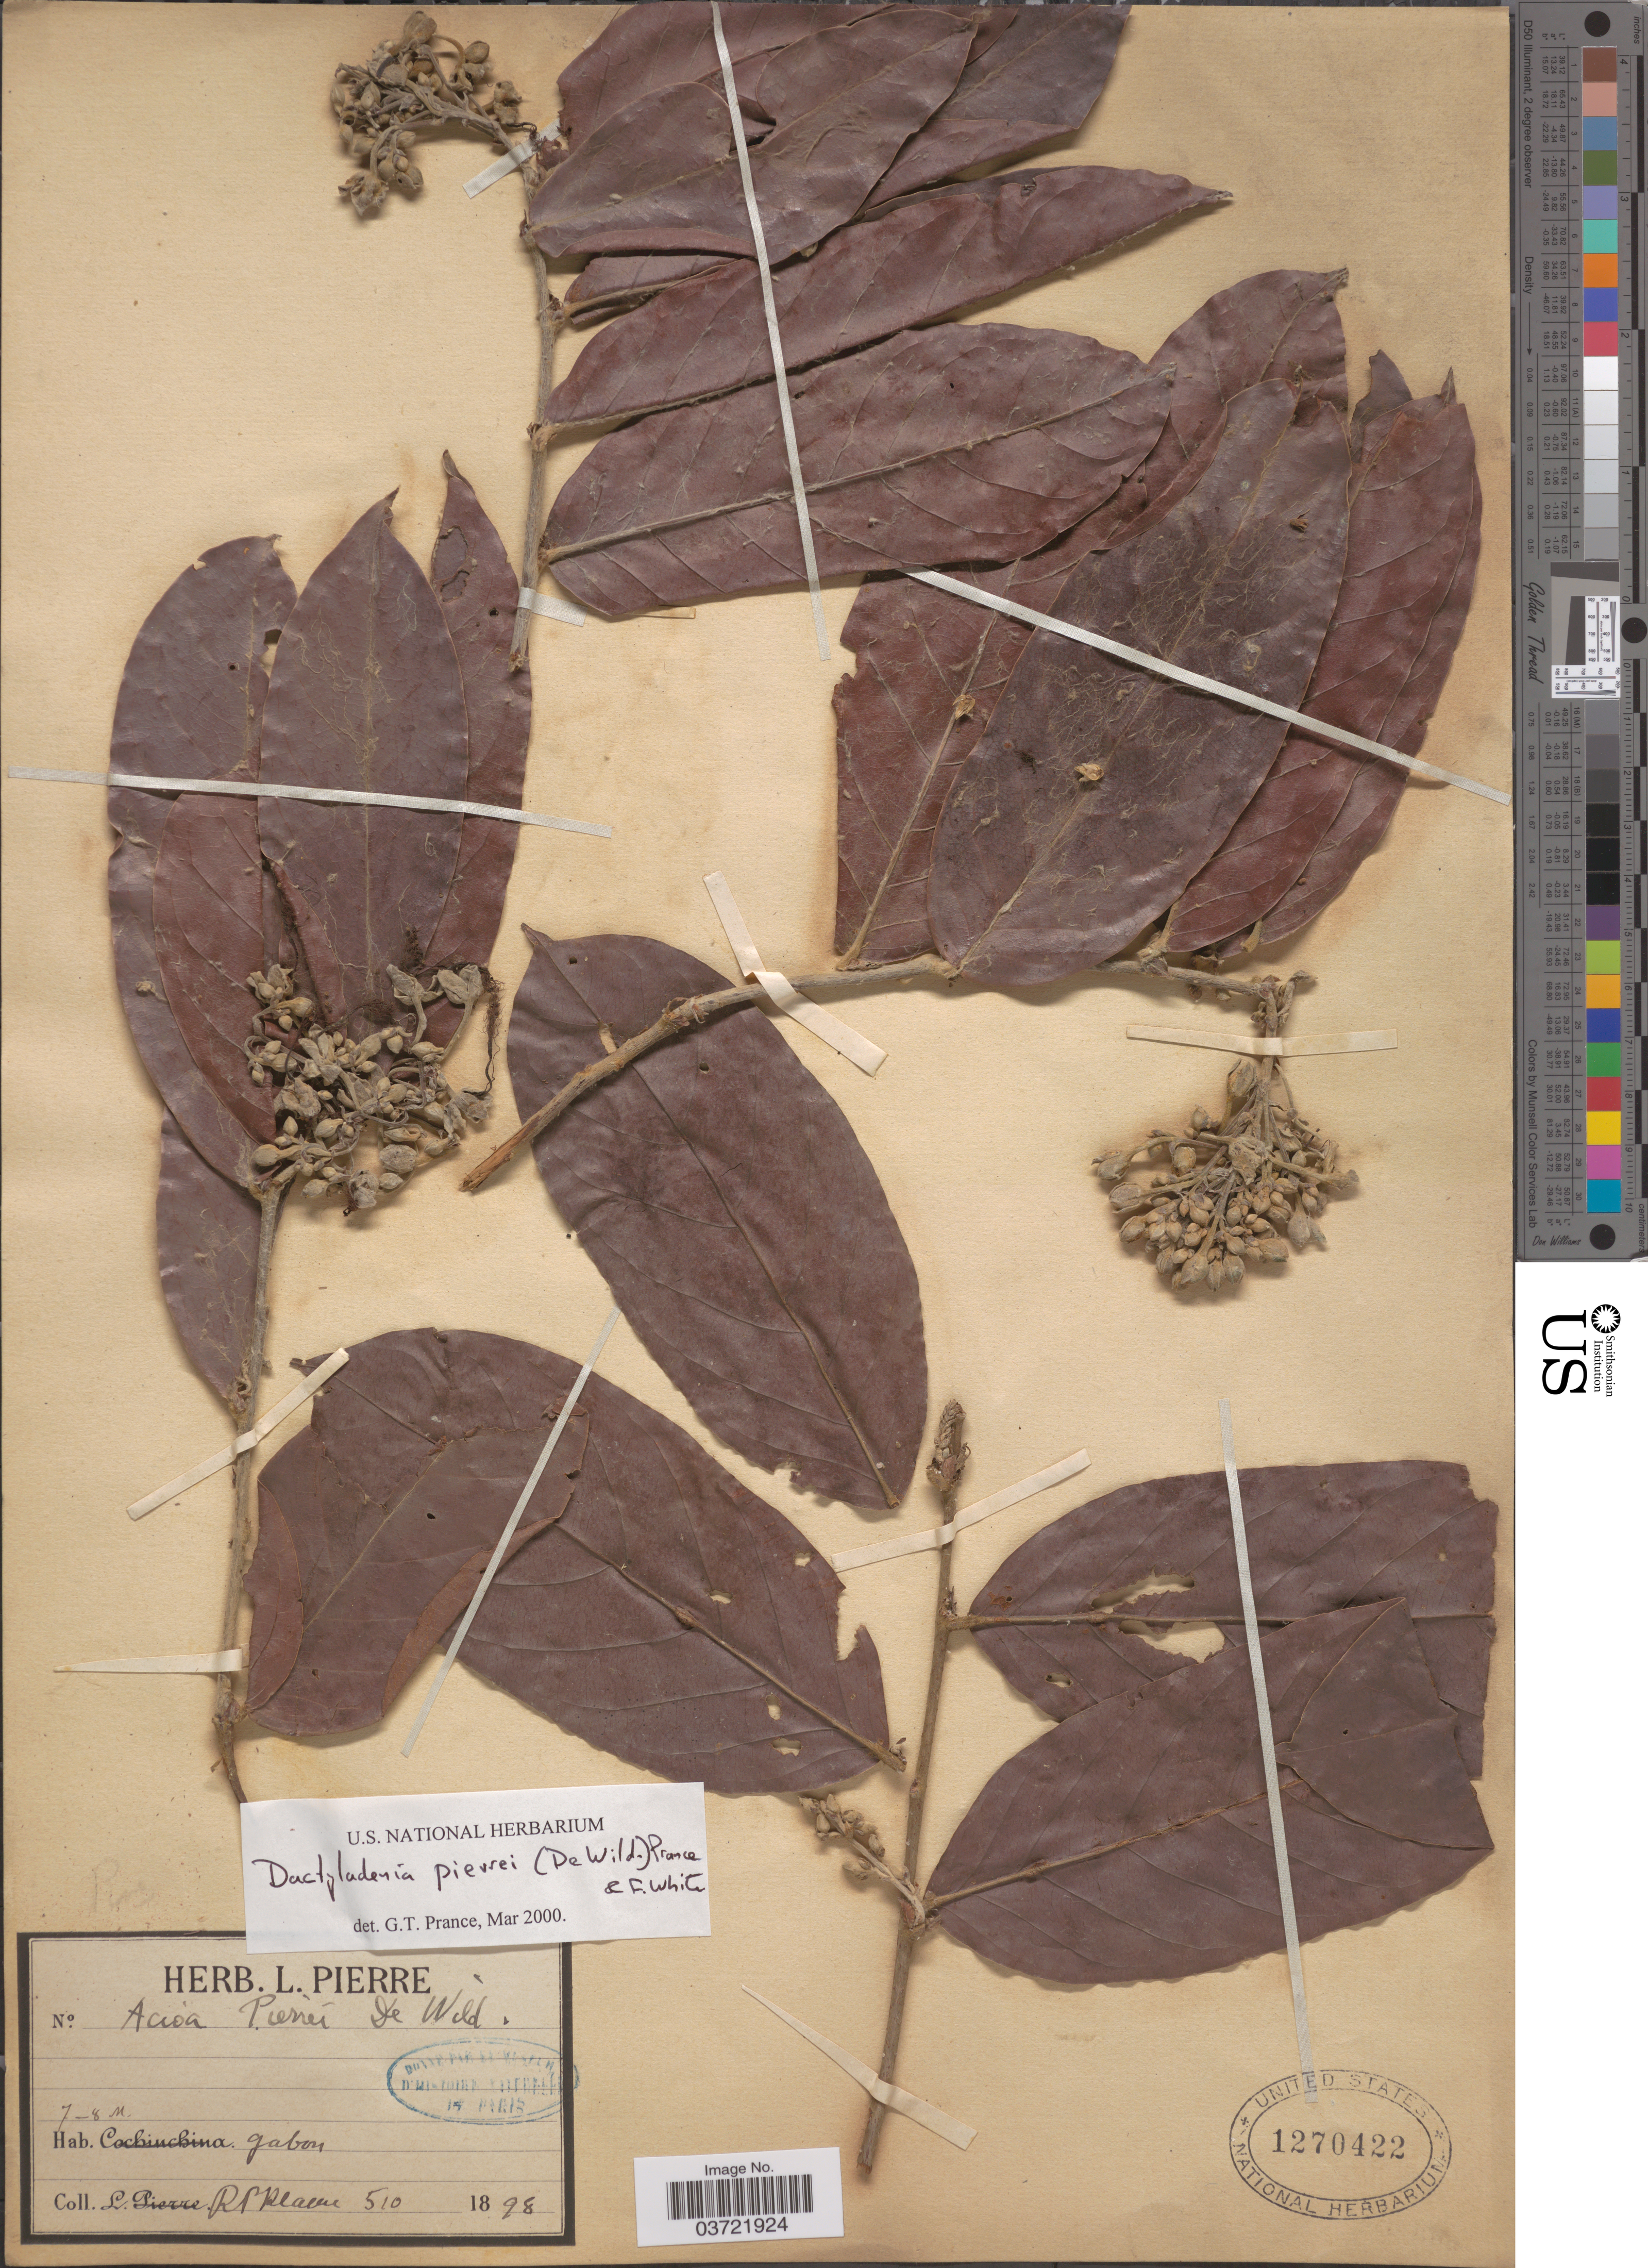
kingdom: Plantae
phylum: Tracheophyta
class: Magnoliopsida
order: Malpighiales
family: Chrysobalanaceae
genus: Dactyladenia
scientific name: Dactyladenia pierrei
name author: (De Wild.) Prance & F. White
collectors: R. Klaine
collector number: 510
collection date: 1898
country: Gabon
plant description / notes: Possibly original material of Acioa pierrei De Wild. but this collection number not cited in protologue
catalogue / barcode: US 1270422